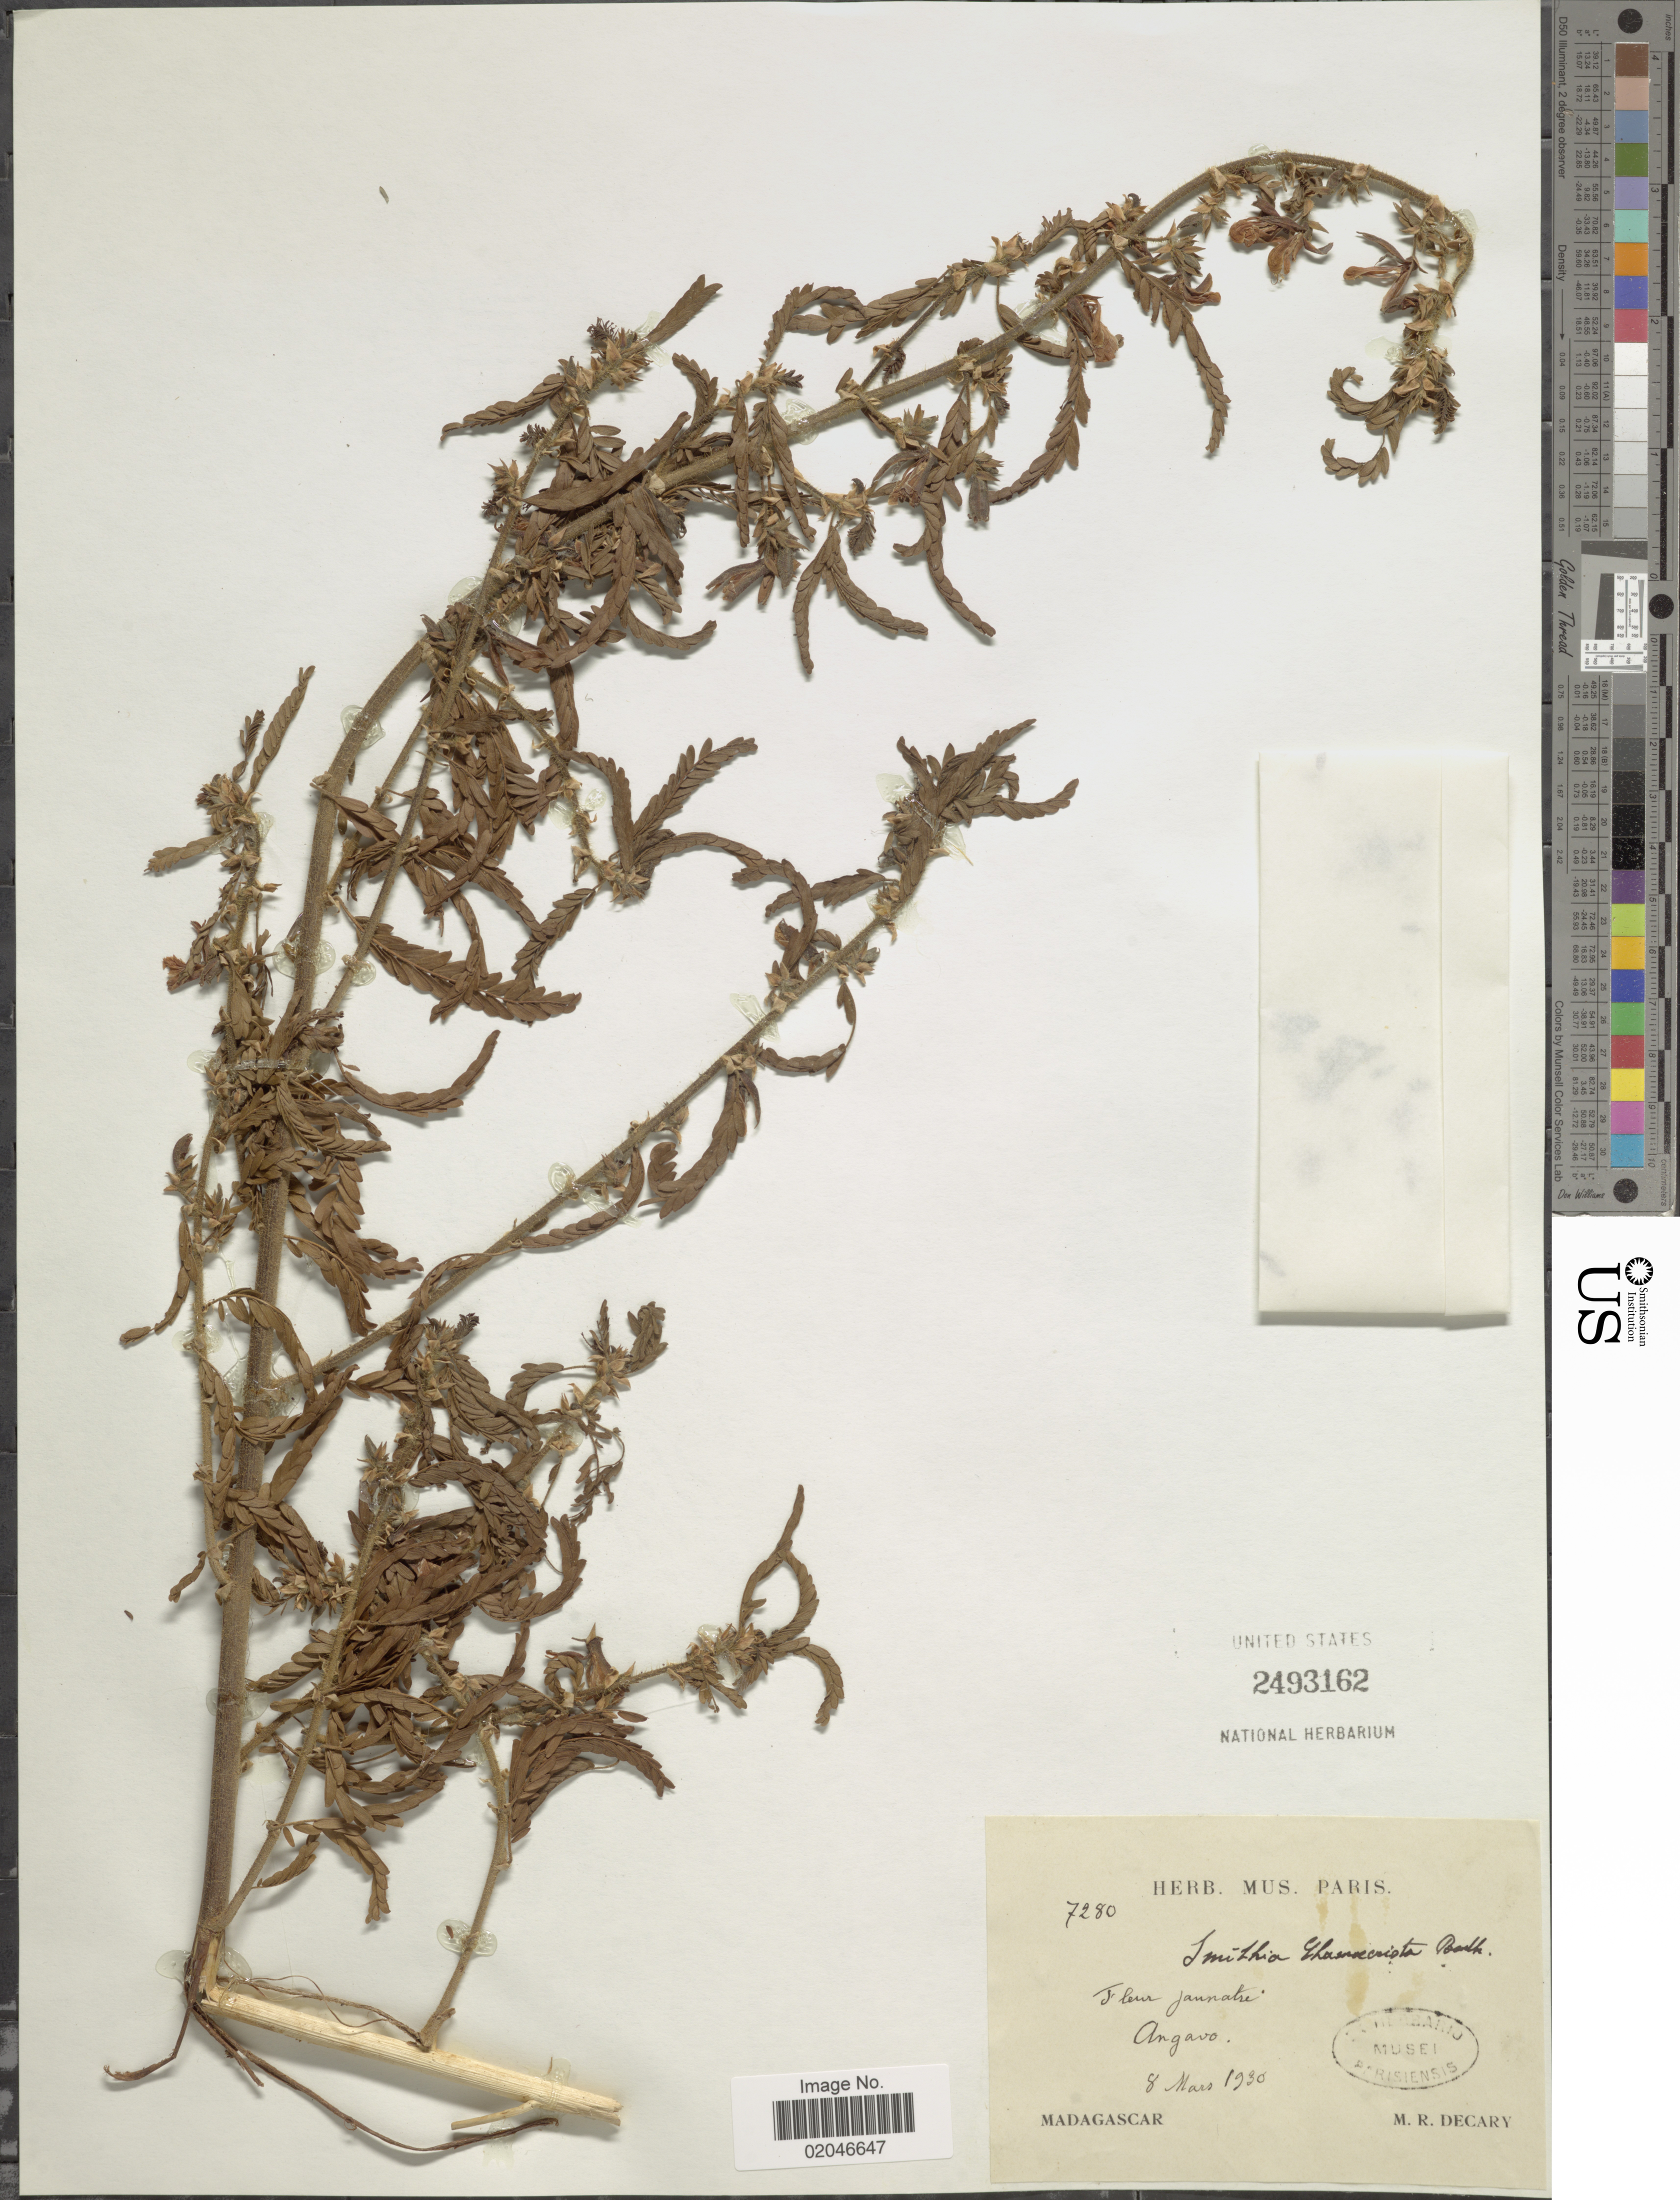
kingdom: Plantae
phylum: Tracheophyta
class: Magnoliopsida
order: Fabales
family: Fabaceae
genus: Smithia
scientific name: Smithia chamaecrista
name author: Benth.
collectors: R. Decary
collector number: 7280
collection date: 1930-03-08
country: Madagascar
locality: Fleur jaunatr, Angavo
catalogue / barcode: US 2493162